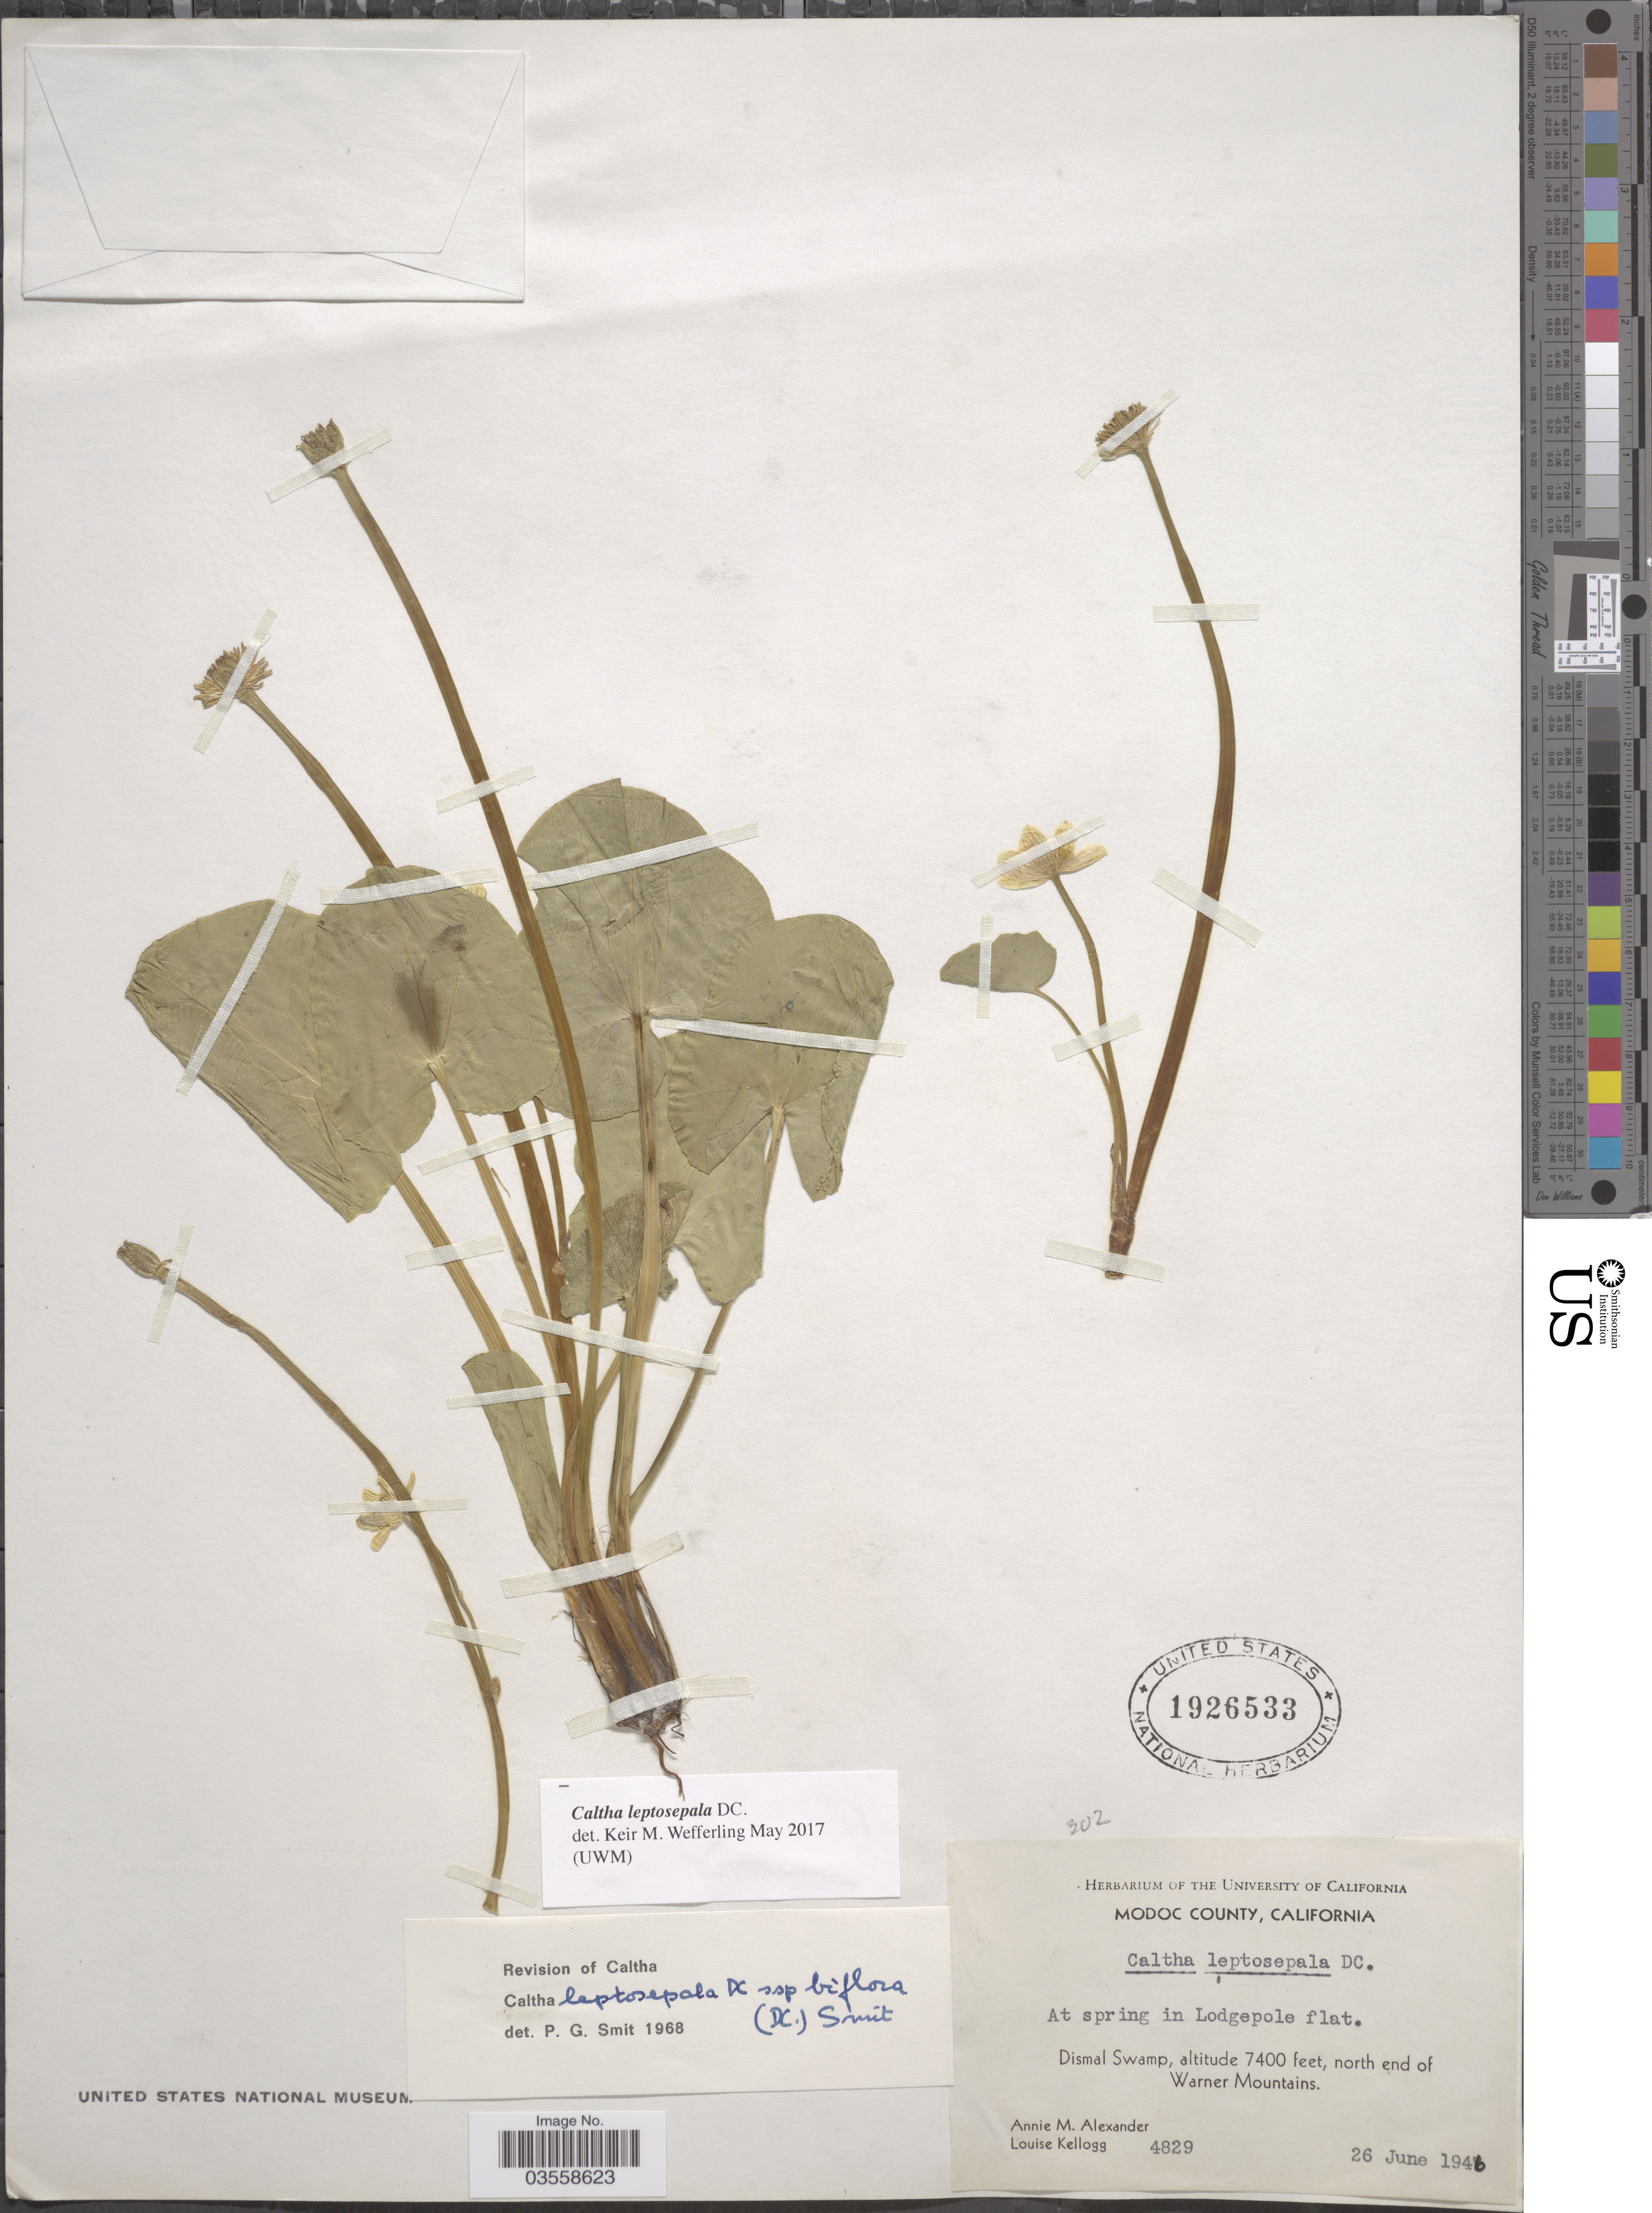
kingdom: Plantae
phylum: Tracheophyta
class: Magnoliopsida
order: Ranunculales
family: Ranunculaceae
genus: Caltha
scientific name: Caltha leptosepala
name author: DC.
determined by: Wefferling, Keir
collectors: A. M. Alexander & L. Kellogg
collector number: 4829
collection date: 1946-06-26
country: United States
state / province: California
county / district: Modoc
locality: Modoc County. Dismal Swamp, north end of Warner Mountains.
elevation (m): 2256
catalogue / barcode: US 1926533